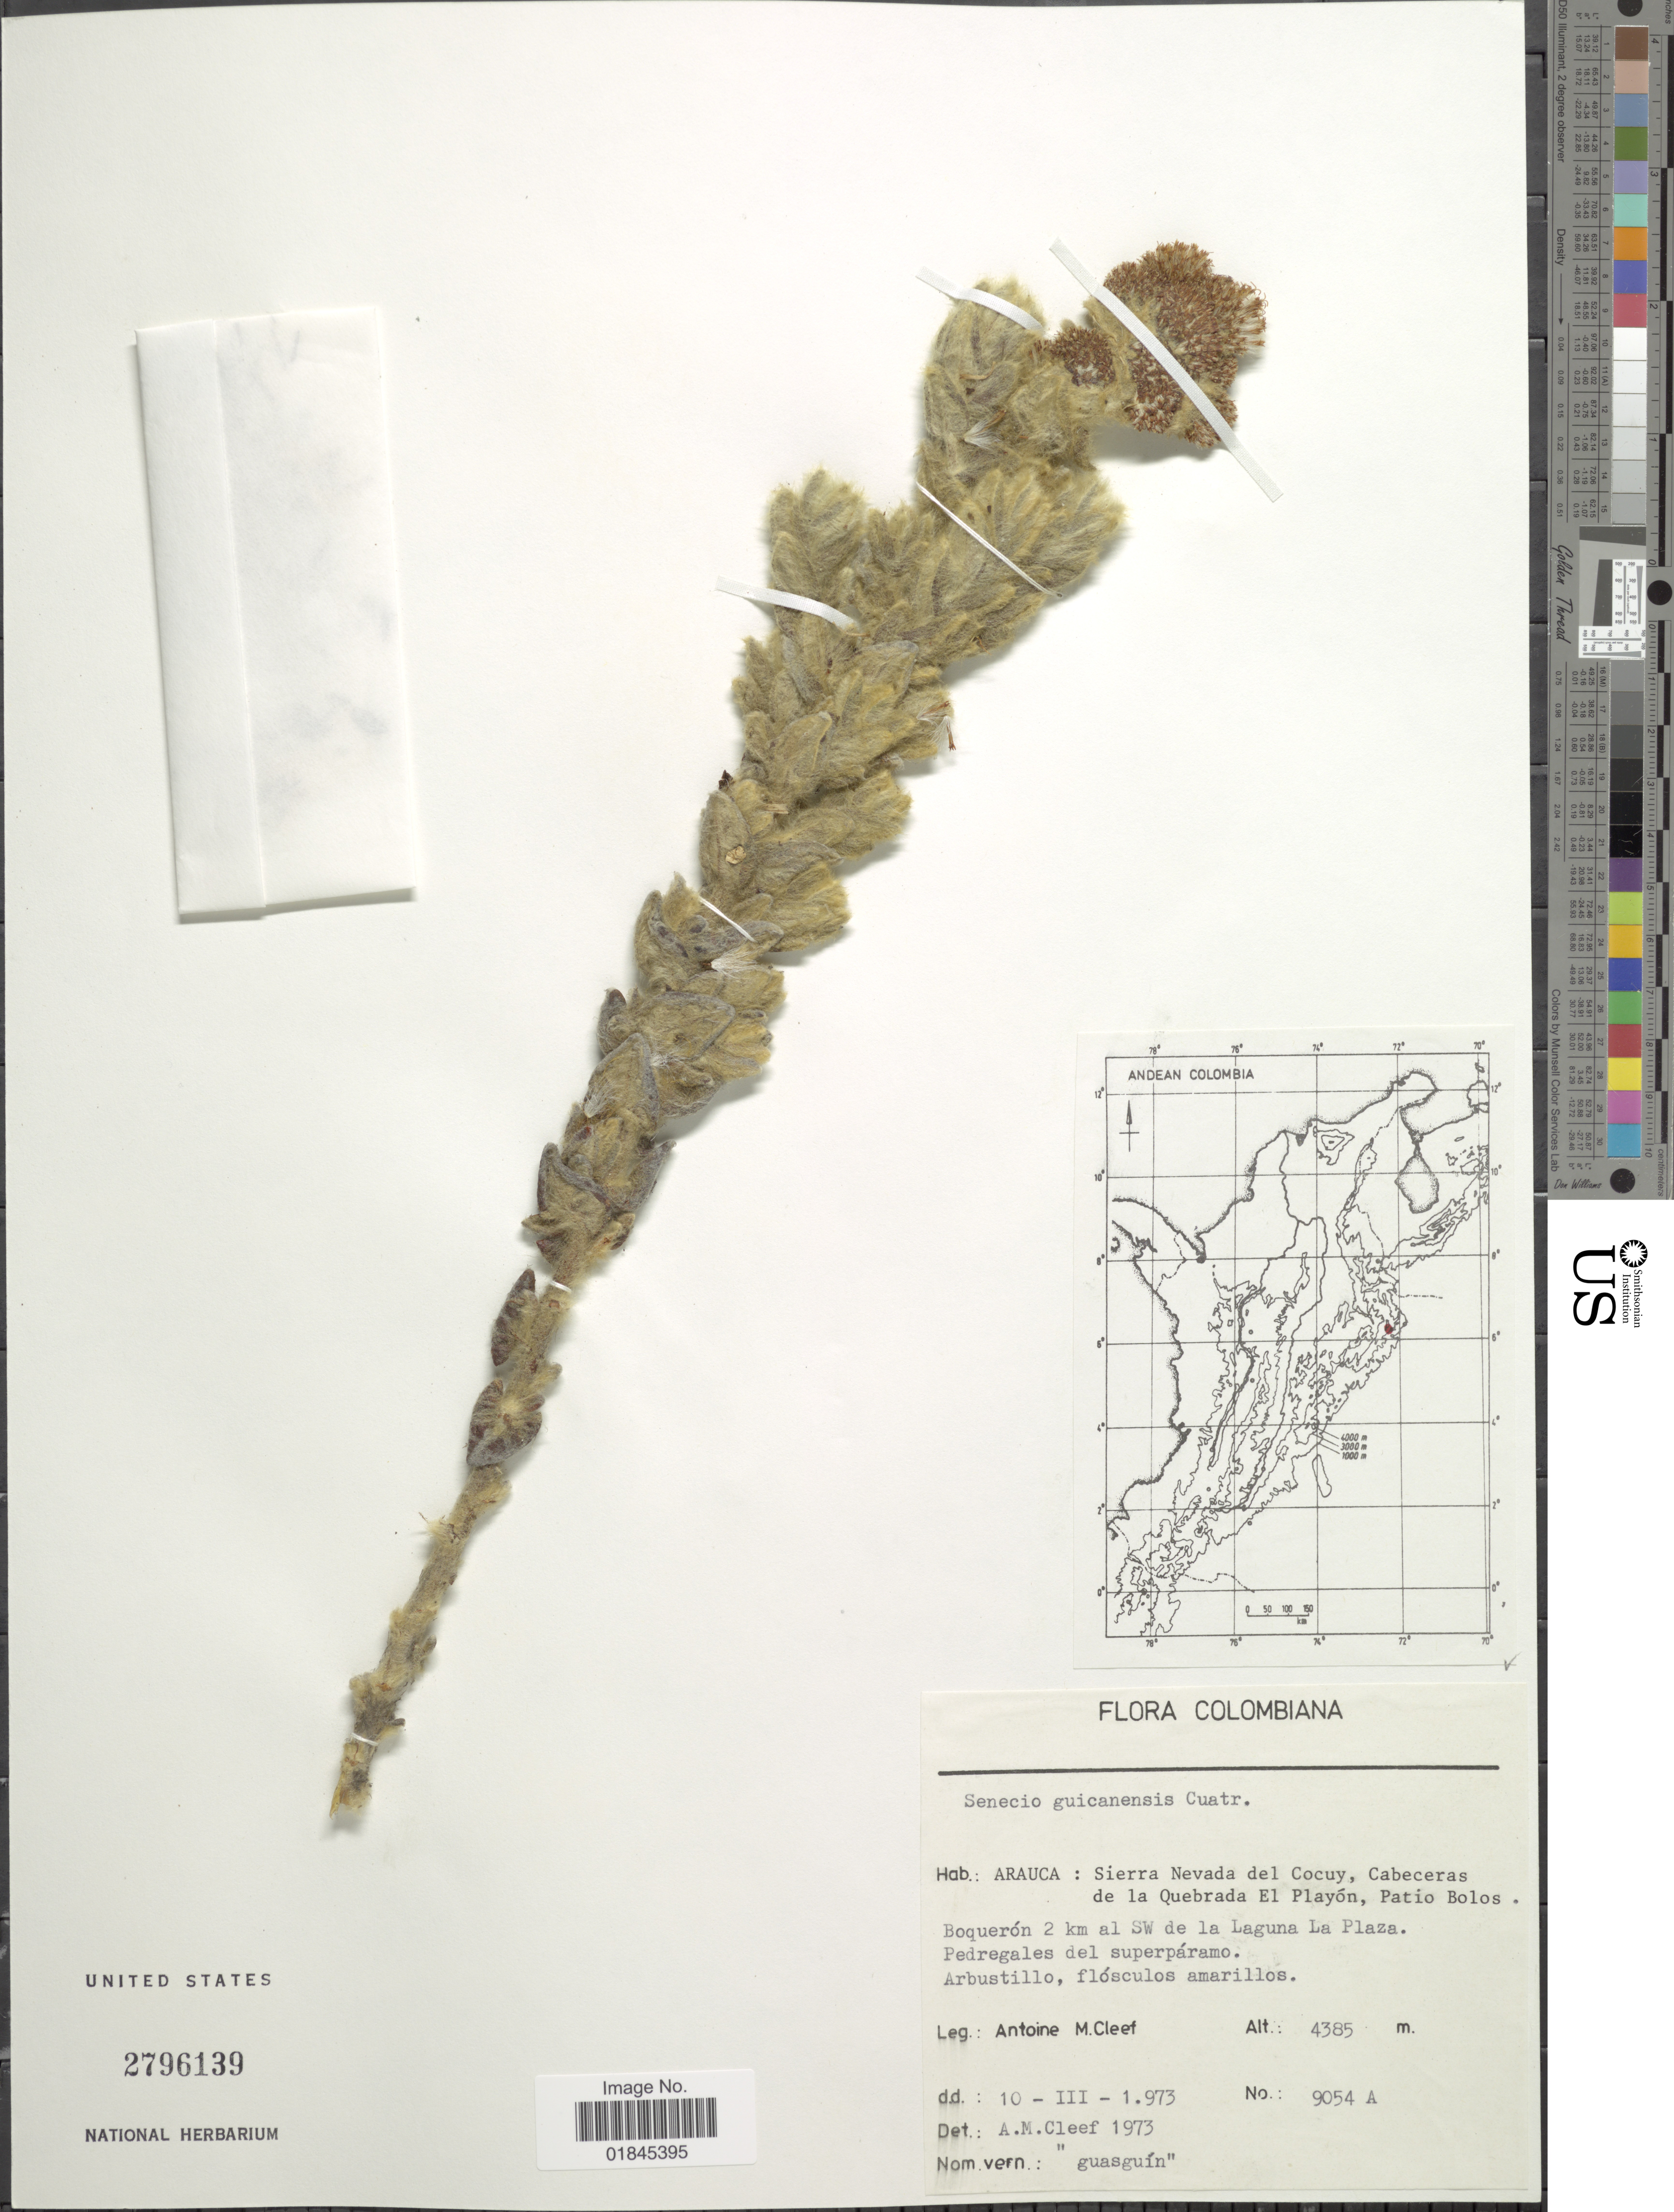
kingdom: Plantae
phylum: Tracheophyta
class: Magnoliopsida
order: Asterales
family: Asteraceae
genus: Pentacalia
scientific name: Pentacalia guicanensis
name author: (Cuatrec.) Cuatrec.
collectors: A. M. Cleef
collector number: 9054A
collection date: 1973-03-10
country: Colombia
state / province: Arauca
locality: Arauca: Sierra Nevada del Cocuy, Cabeceras de la Quebrada El Playón, Patio Bolos. Boquerón 2 km al SW de la Laguna La Plaza.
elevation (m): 4385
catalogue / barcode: US 2796139